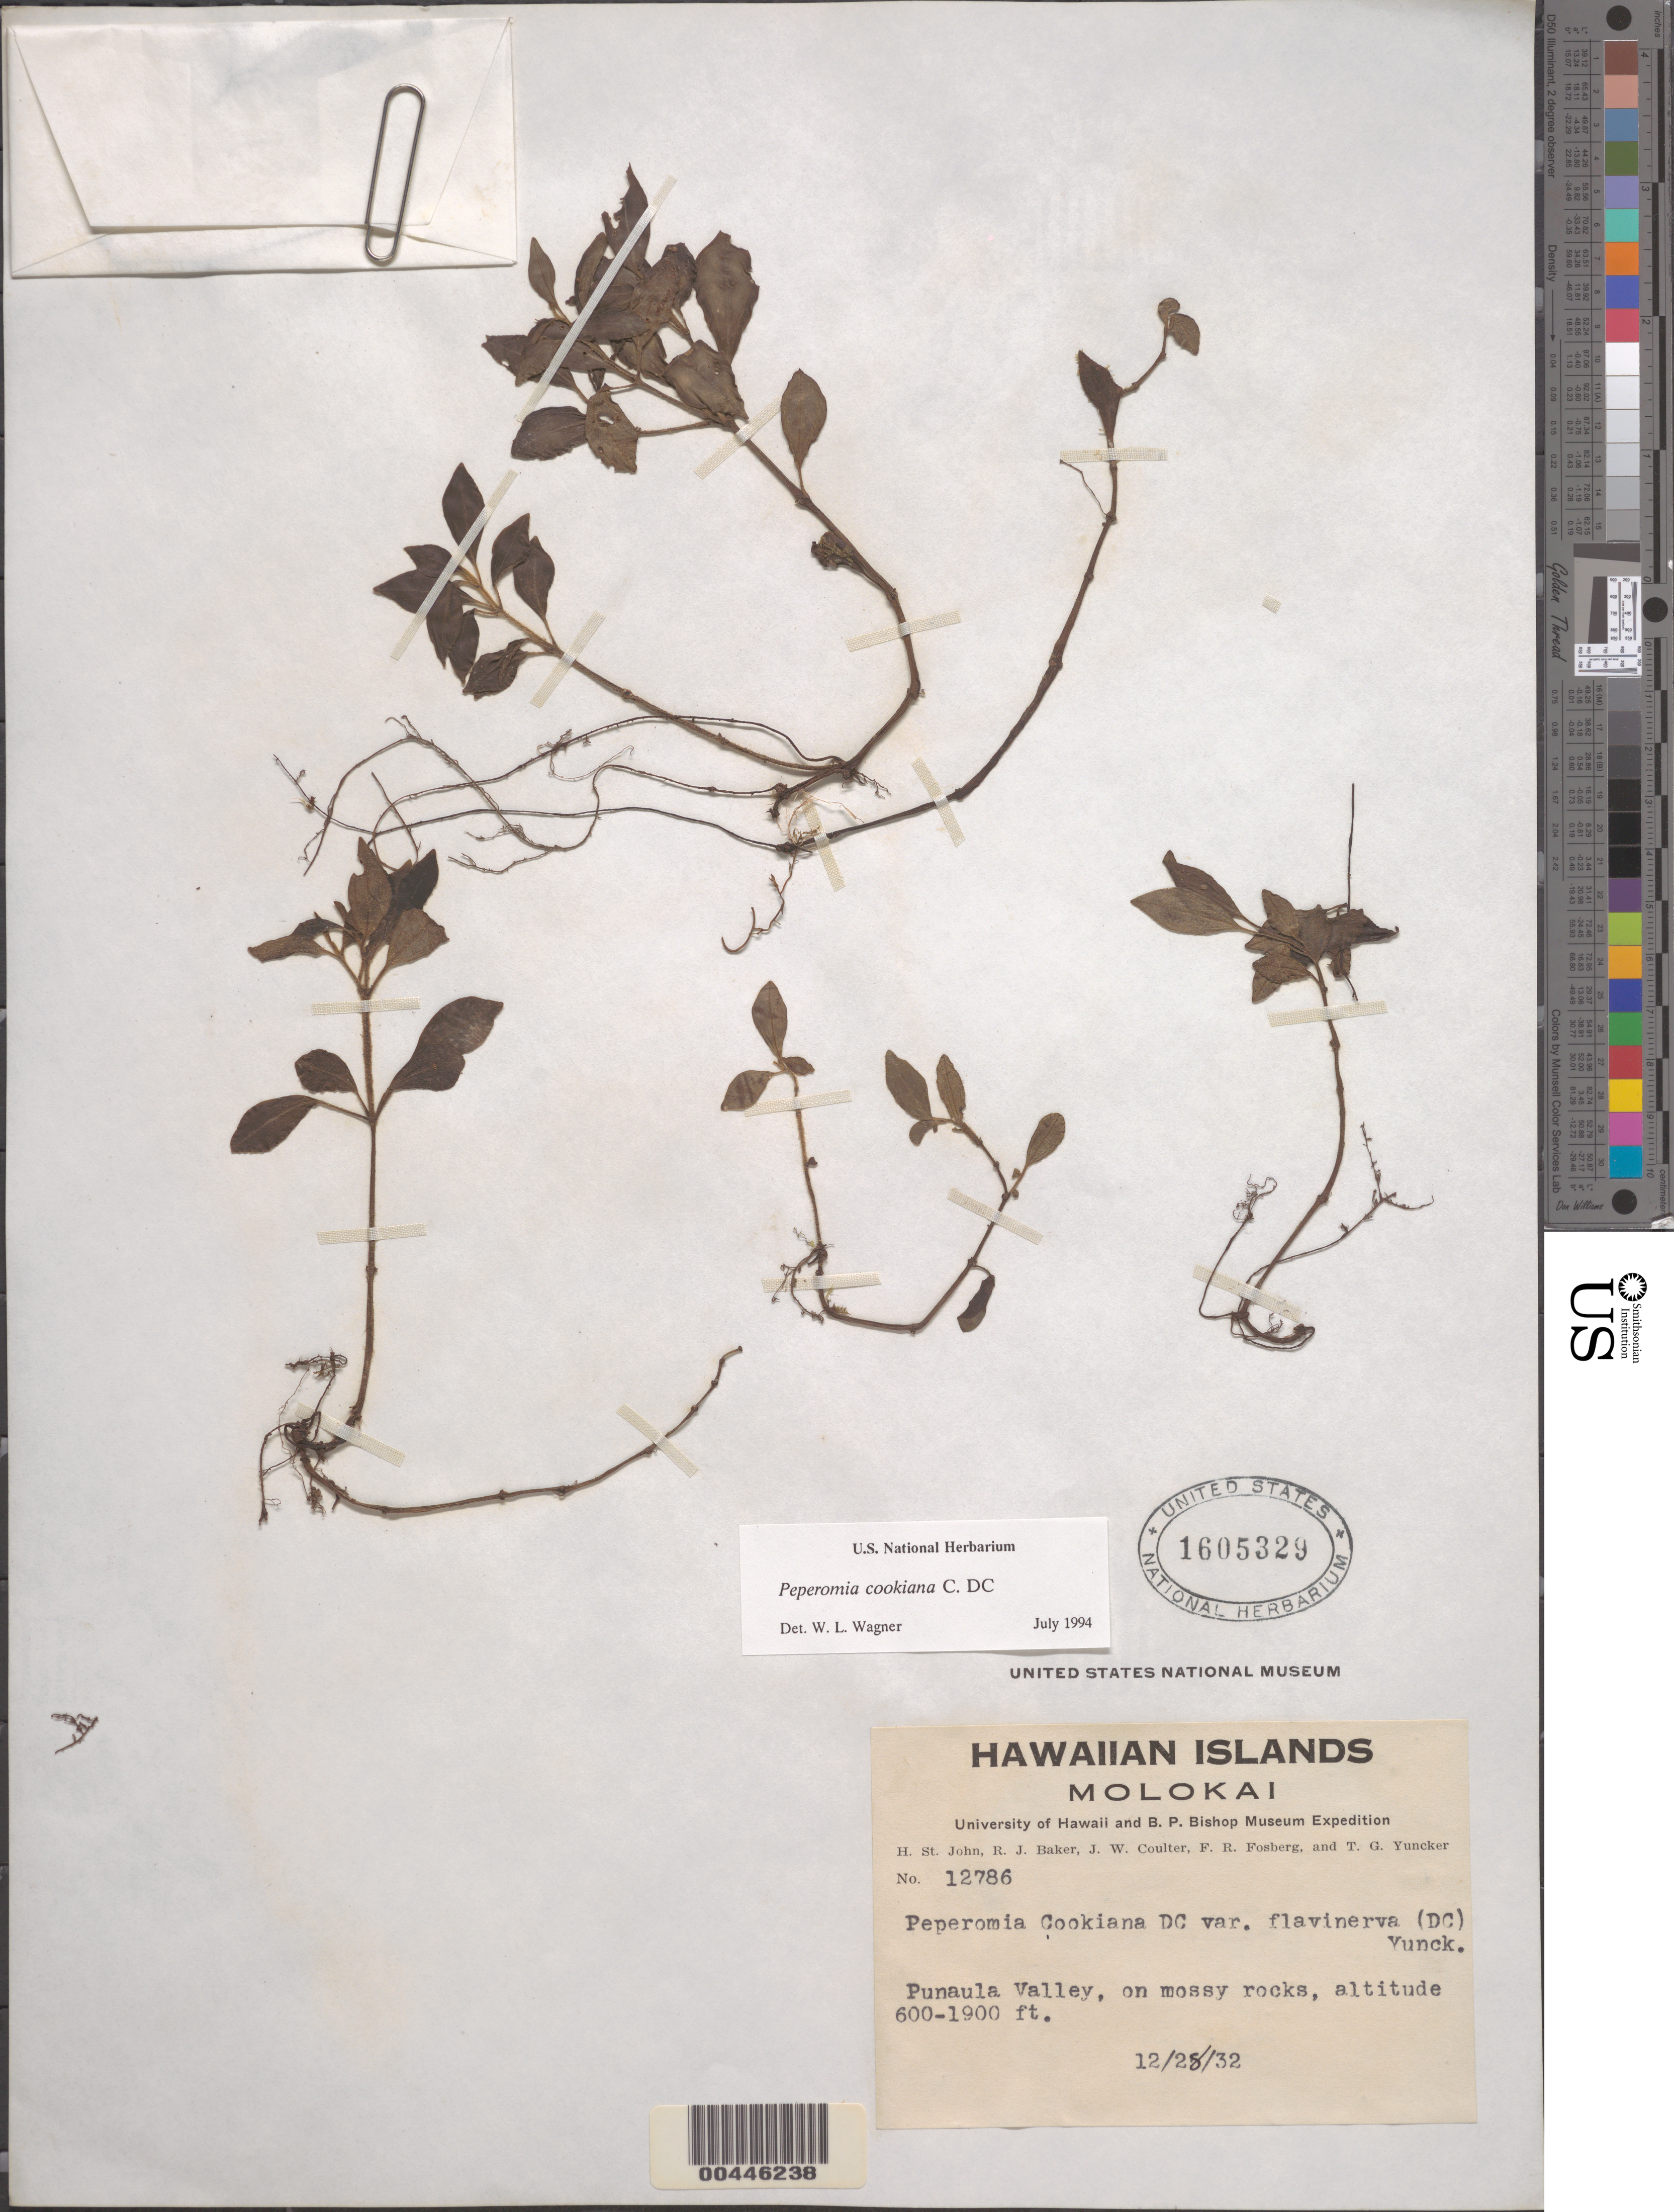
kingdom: Plantae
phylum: Tracheophyta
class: Magnoliopsida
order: Piperales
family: Piperaceae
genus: Peperomia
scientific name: Peperomia cookiana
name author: C. DC.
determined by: Wagner, W. L., (BOT), Smithsonian Institution - National Museum of Natural History (UNITED STATES)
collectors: H. St. John, R. J. Baker, J. W. Coulter & F. R. Fosberg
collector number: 12786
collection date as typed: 28 Dec 1932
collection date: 1932-12-28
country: United States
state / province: Hawaii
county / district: Maui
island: Moloka'i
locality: Punaula Valley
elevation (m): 183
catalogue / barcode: US 1605329